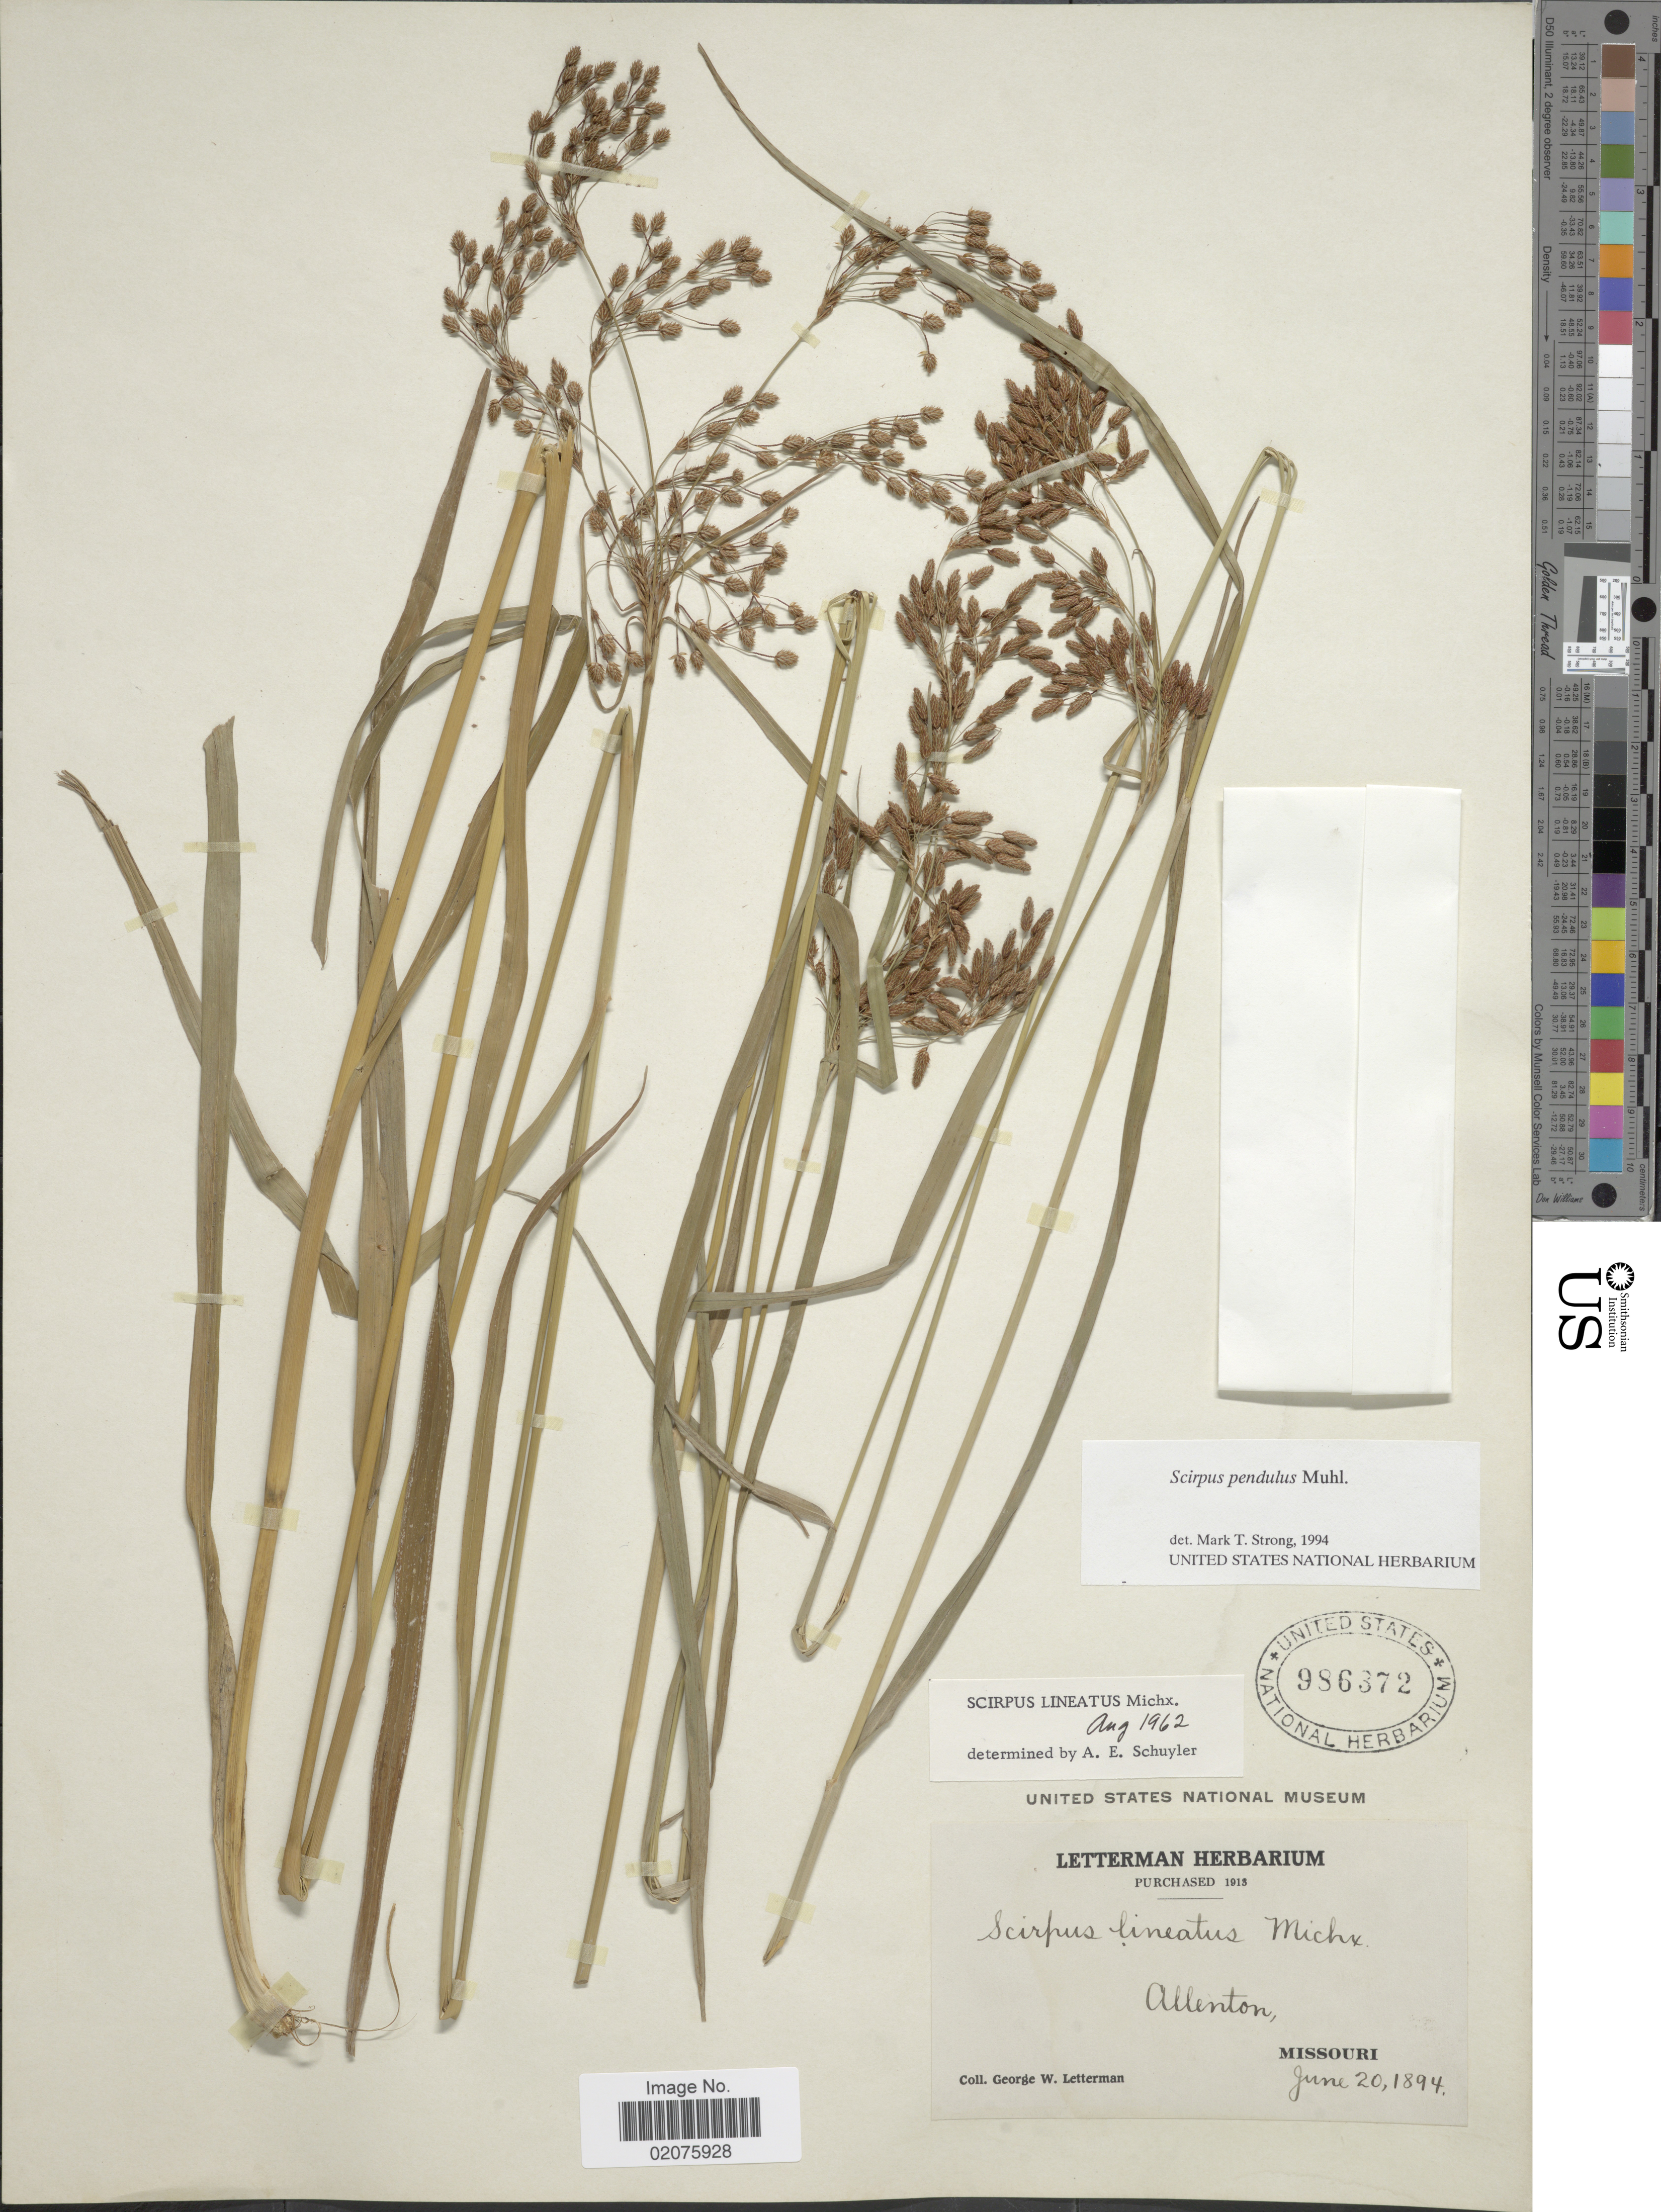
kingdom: Plantae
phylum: Tracheophyta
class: Liliopsida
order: Poales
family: Cyperaceae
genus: Scirpus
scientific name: Scirpus pendulus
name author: Muhl.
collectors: G. W. Letterman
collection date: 1894-06-20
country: United States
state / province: Missouri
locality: Allenton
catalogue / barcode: US 986372